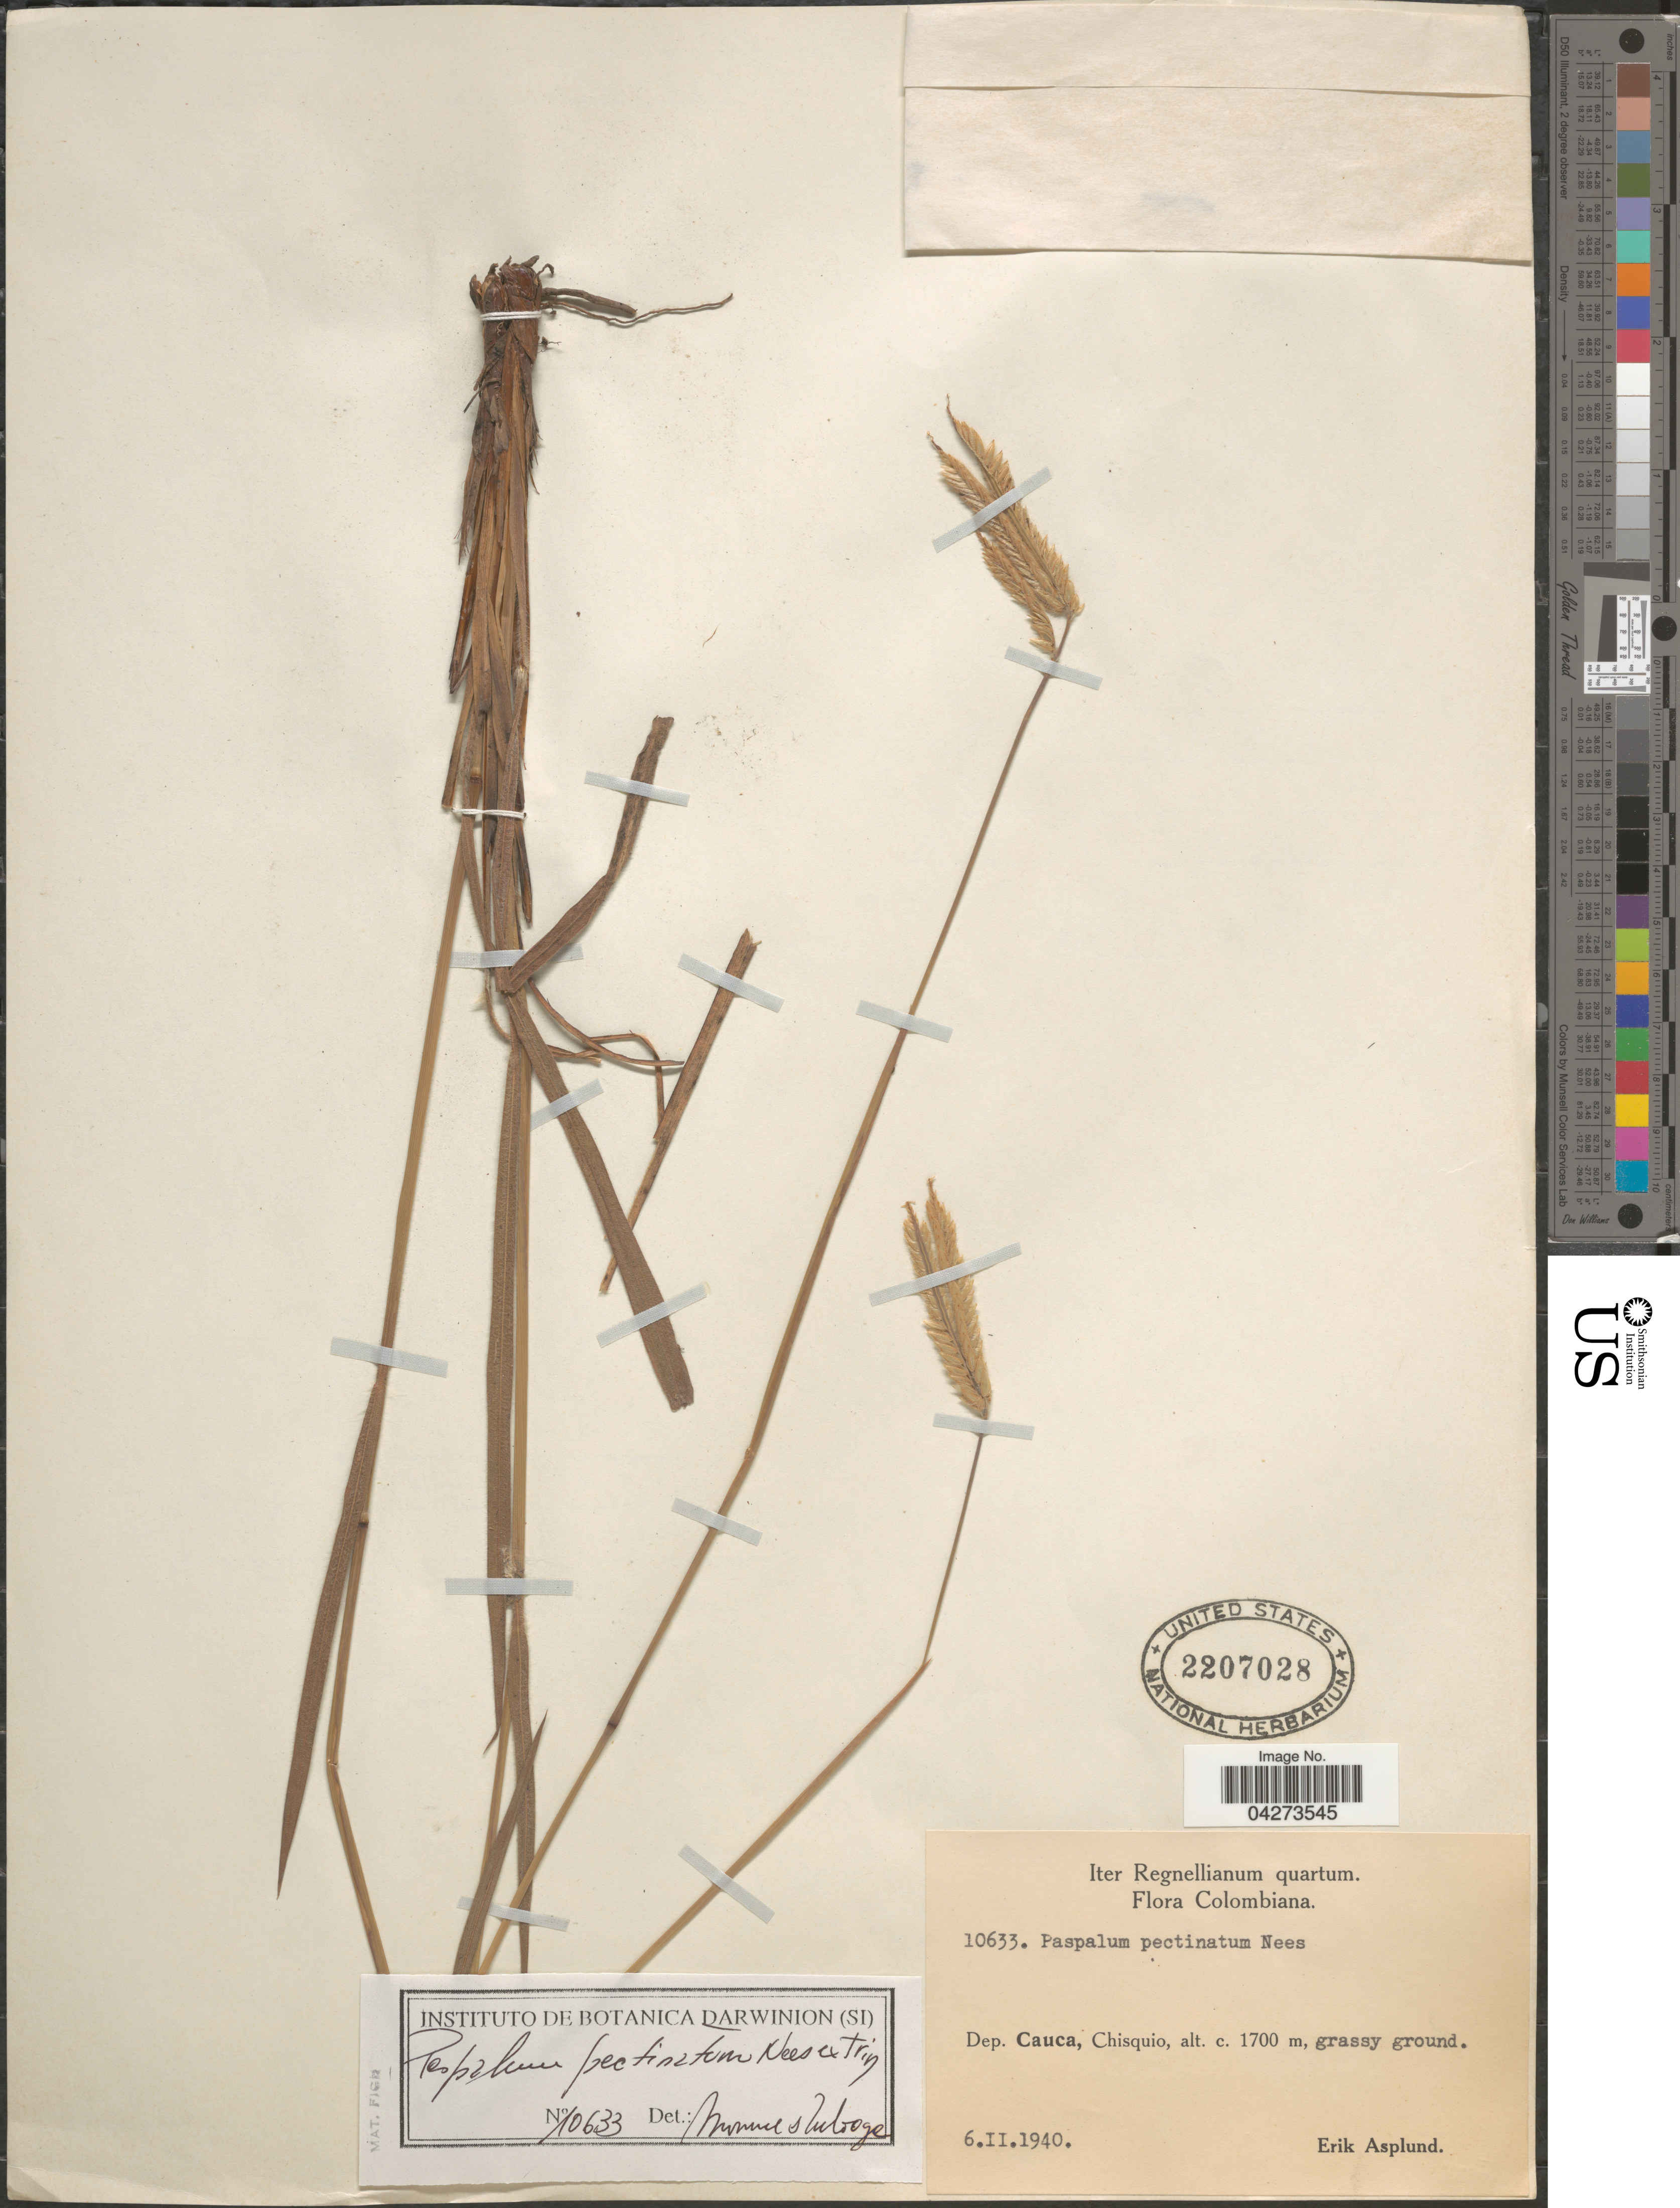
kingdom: Plantae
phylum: Tracheophyta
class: Liliopsida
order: Poales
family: Poaceae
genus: Paspalum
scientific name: Paspalum pectinatum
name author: Nees ex Trin.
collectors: E. Asplund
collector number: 10633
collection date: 1940-02-06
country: Colombia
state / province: Cauca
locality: Iter Regnellianum quartum. Dep. Cauca, Chisquio.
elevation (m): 1700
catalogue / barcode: US 2207028